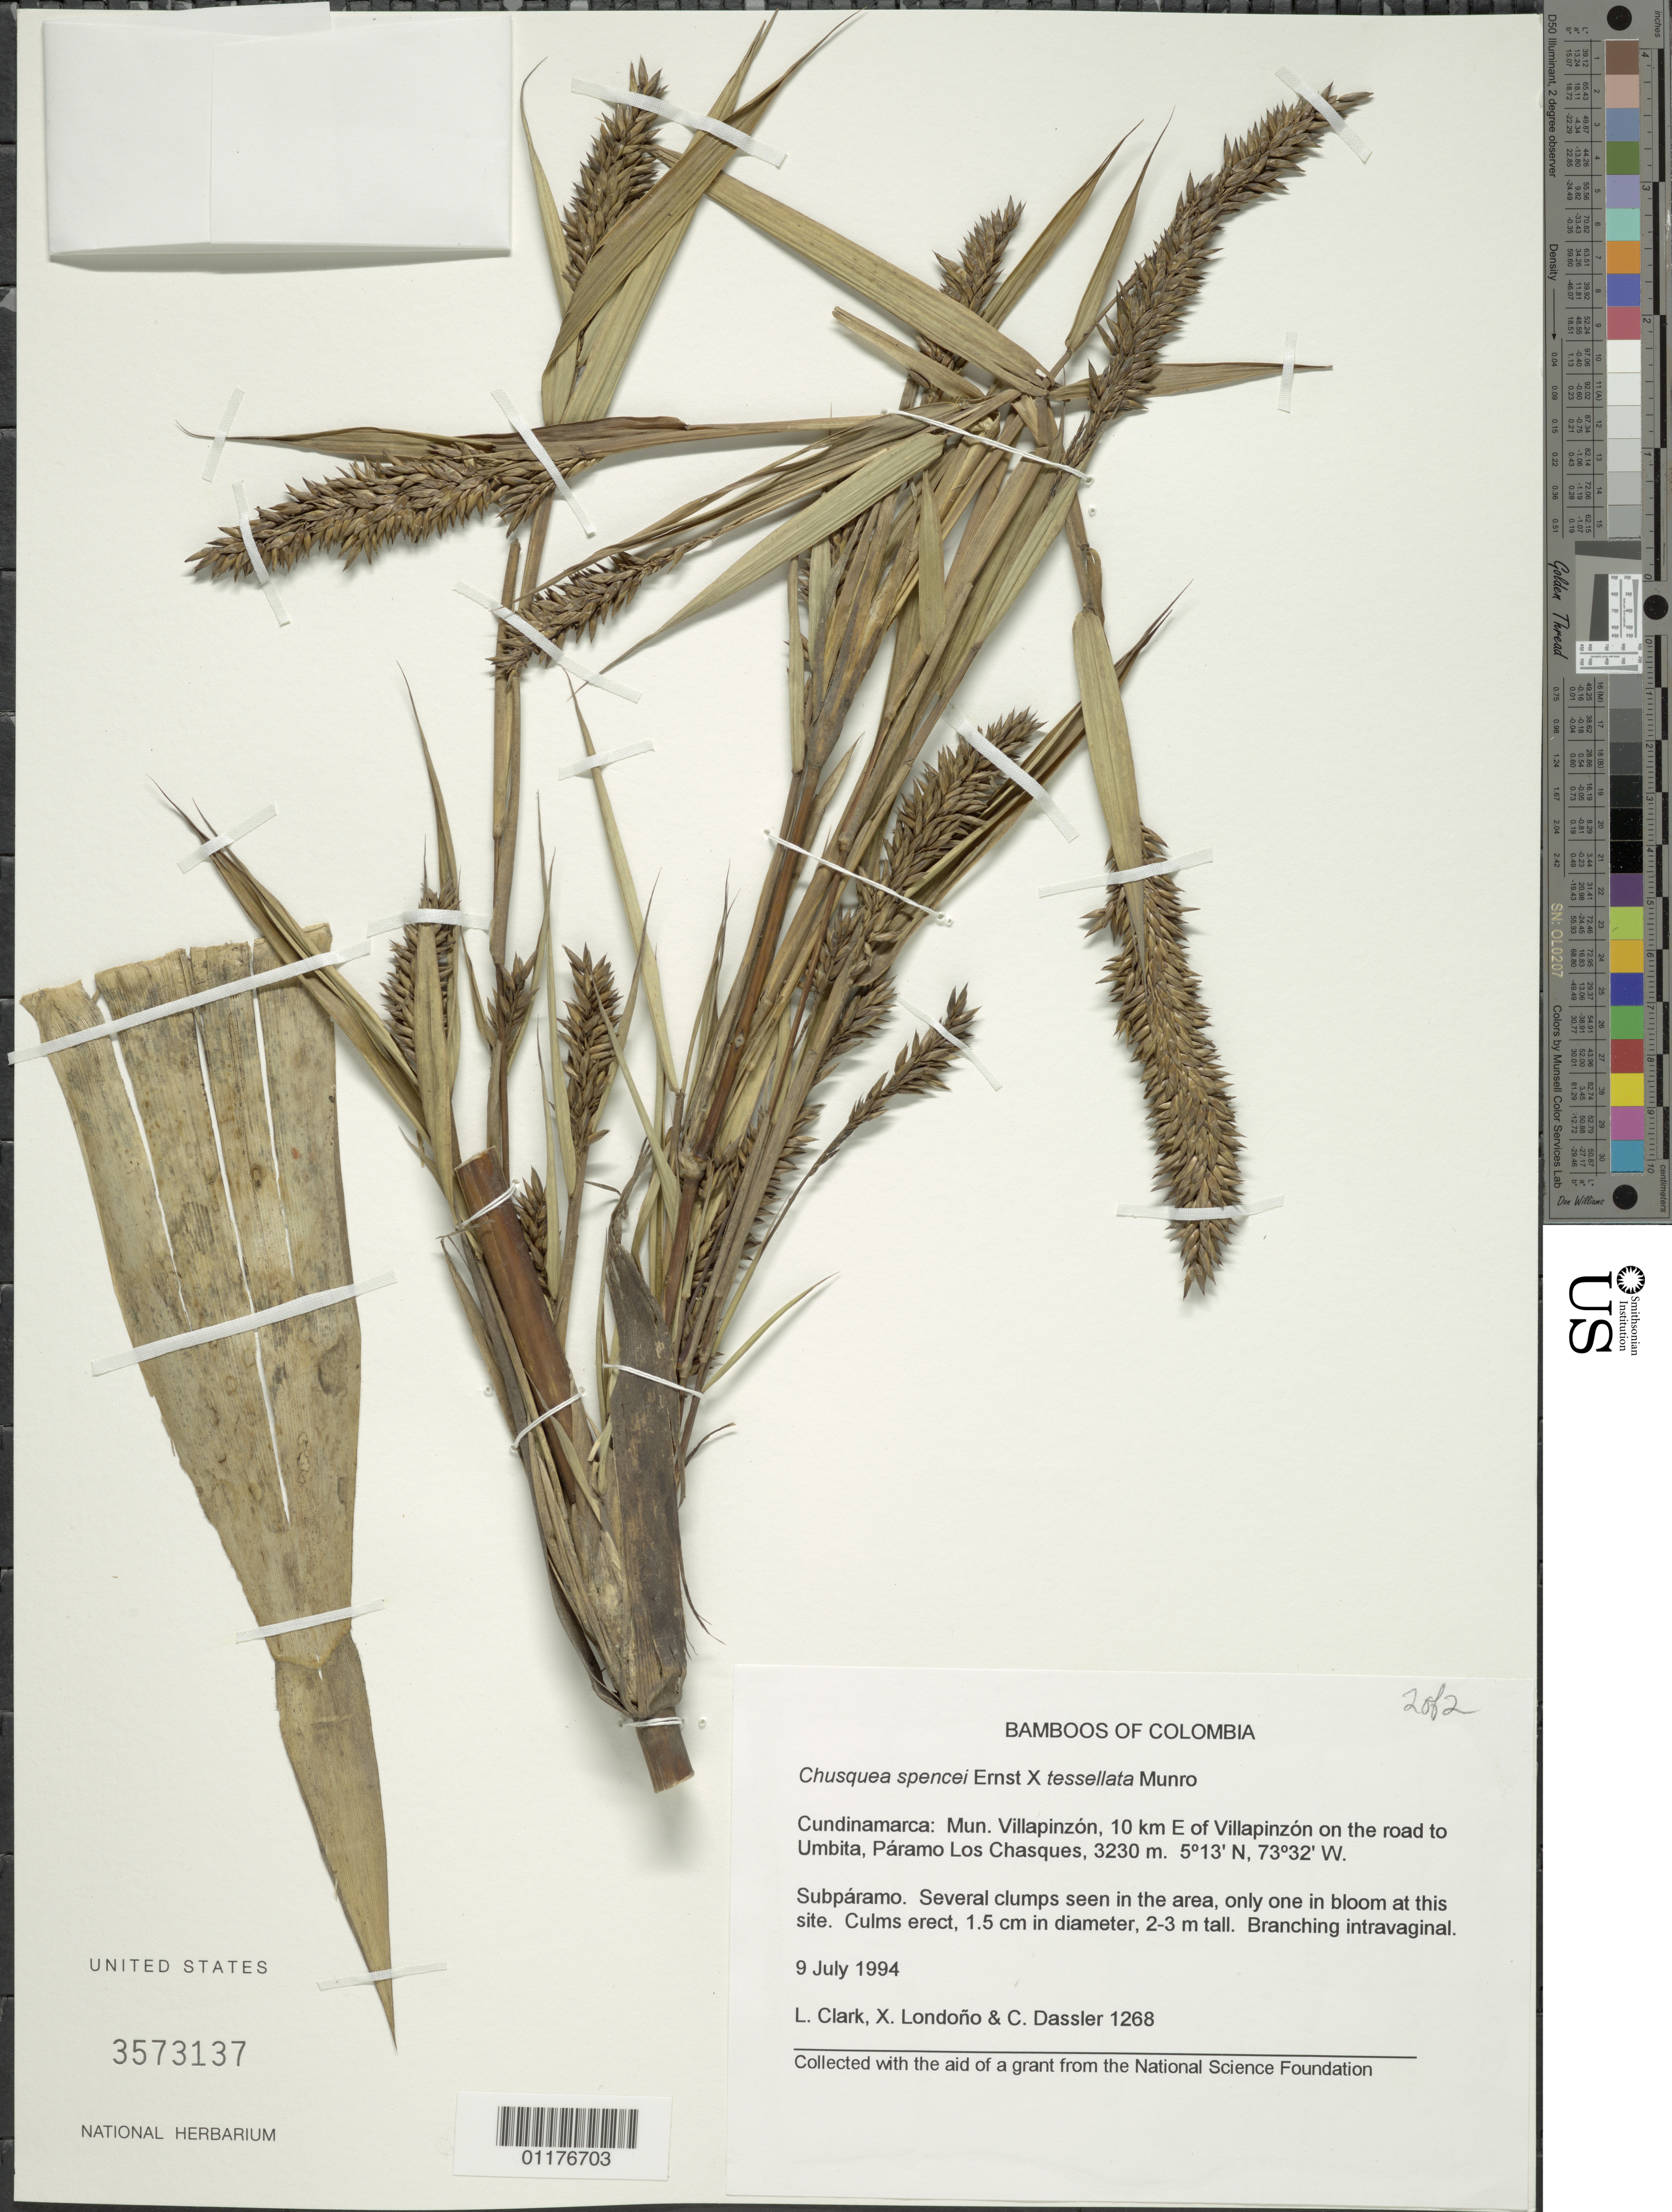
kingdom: Plantae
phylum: Tracheophyta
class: Liliopsida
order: Poales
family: Poaceae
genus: Chusquea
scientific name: Chusquea spencei x C. tessellata Munro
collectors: L. G. Clark, X. Londoño & C. Dassler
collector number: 1268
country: Colombia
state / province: Cundinamarca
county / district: Villapinzón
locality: Vereda Chasques, E of Villapiunzon on the road to Umbita, Paramo Los Chgasques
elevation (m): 3200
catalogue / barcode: US 3573137